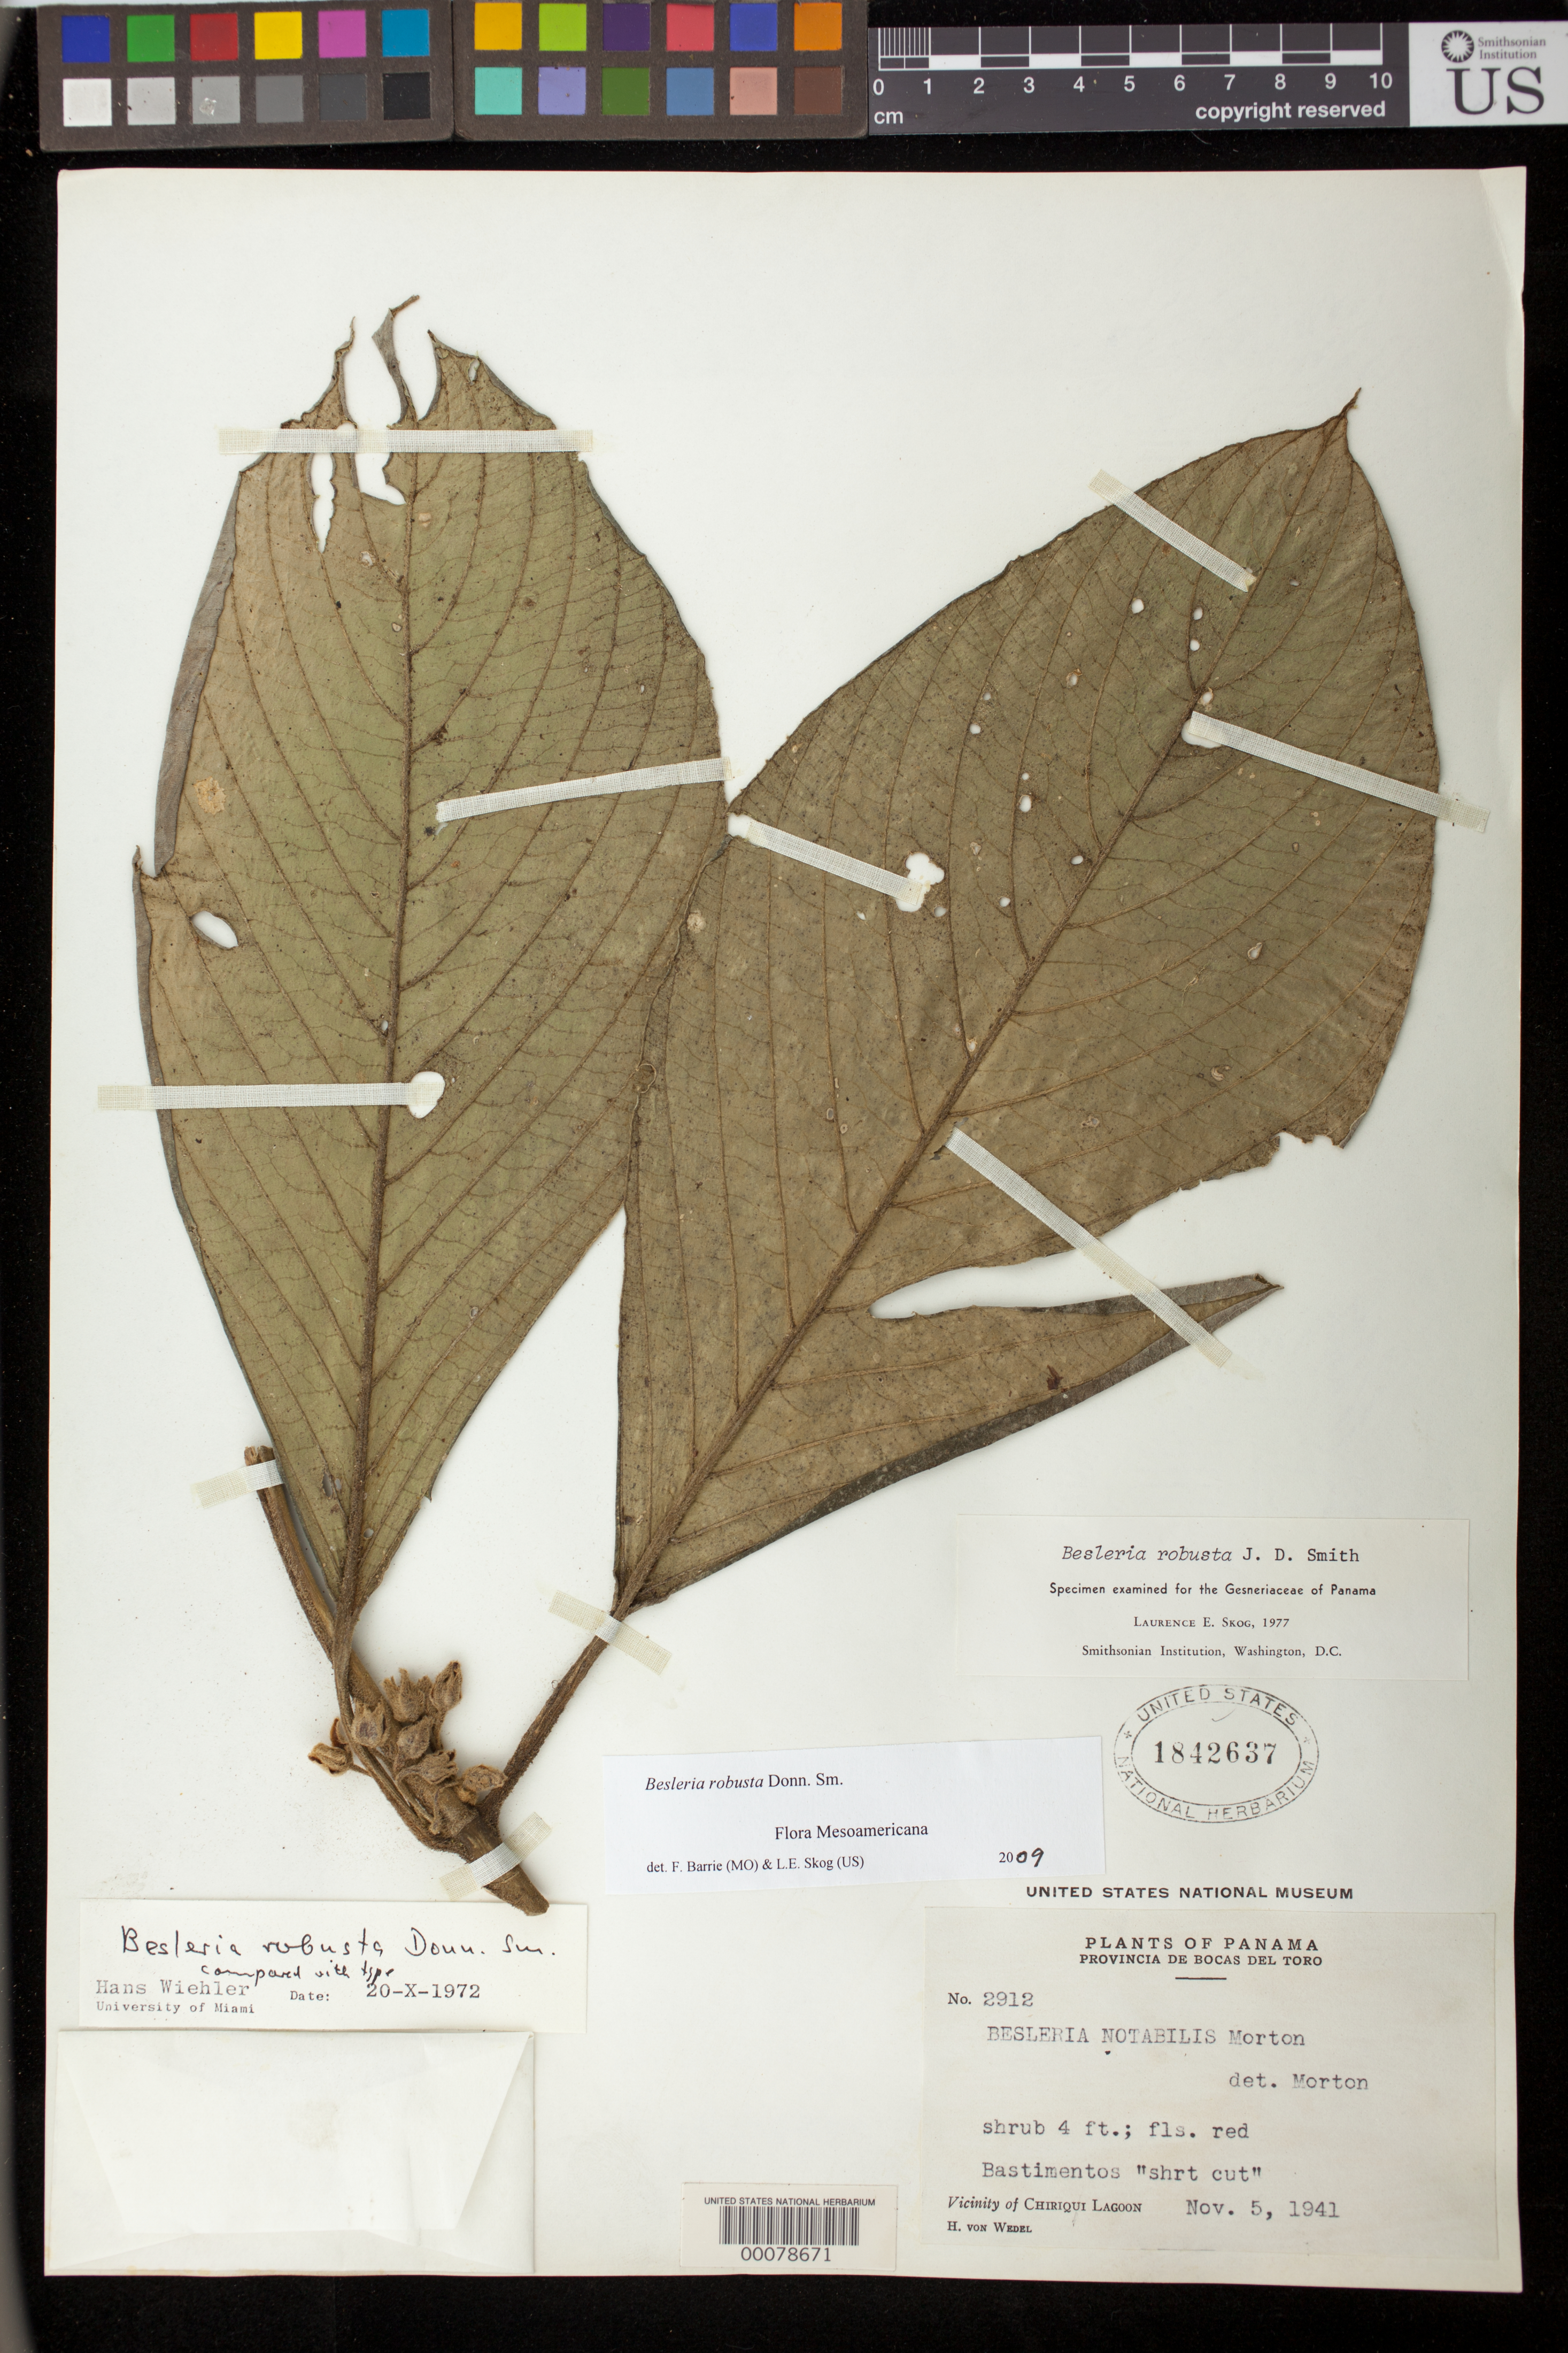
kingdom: Plantae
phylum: Tracheophyta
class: Magnoliopsida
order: Lamiales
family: Gesneriaceae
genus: Besleria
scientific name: Besleria robusta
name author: Donn. Sm.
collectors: H. von Wedel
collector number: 2912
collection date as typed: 05 Nov 1941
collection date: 1941-11-05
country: Panama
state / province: Bocas del Toro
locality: Vicinity of Chiriqui Lagoon, Bastimentos "shrt cut"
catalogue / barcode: US 1842637